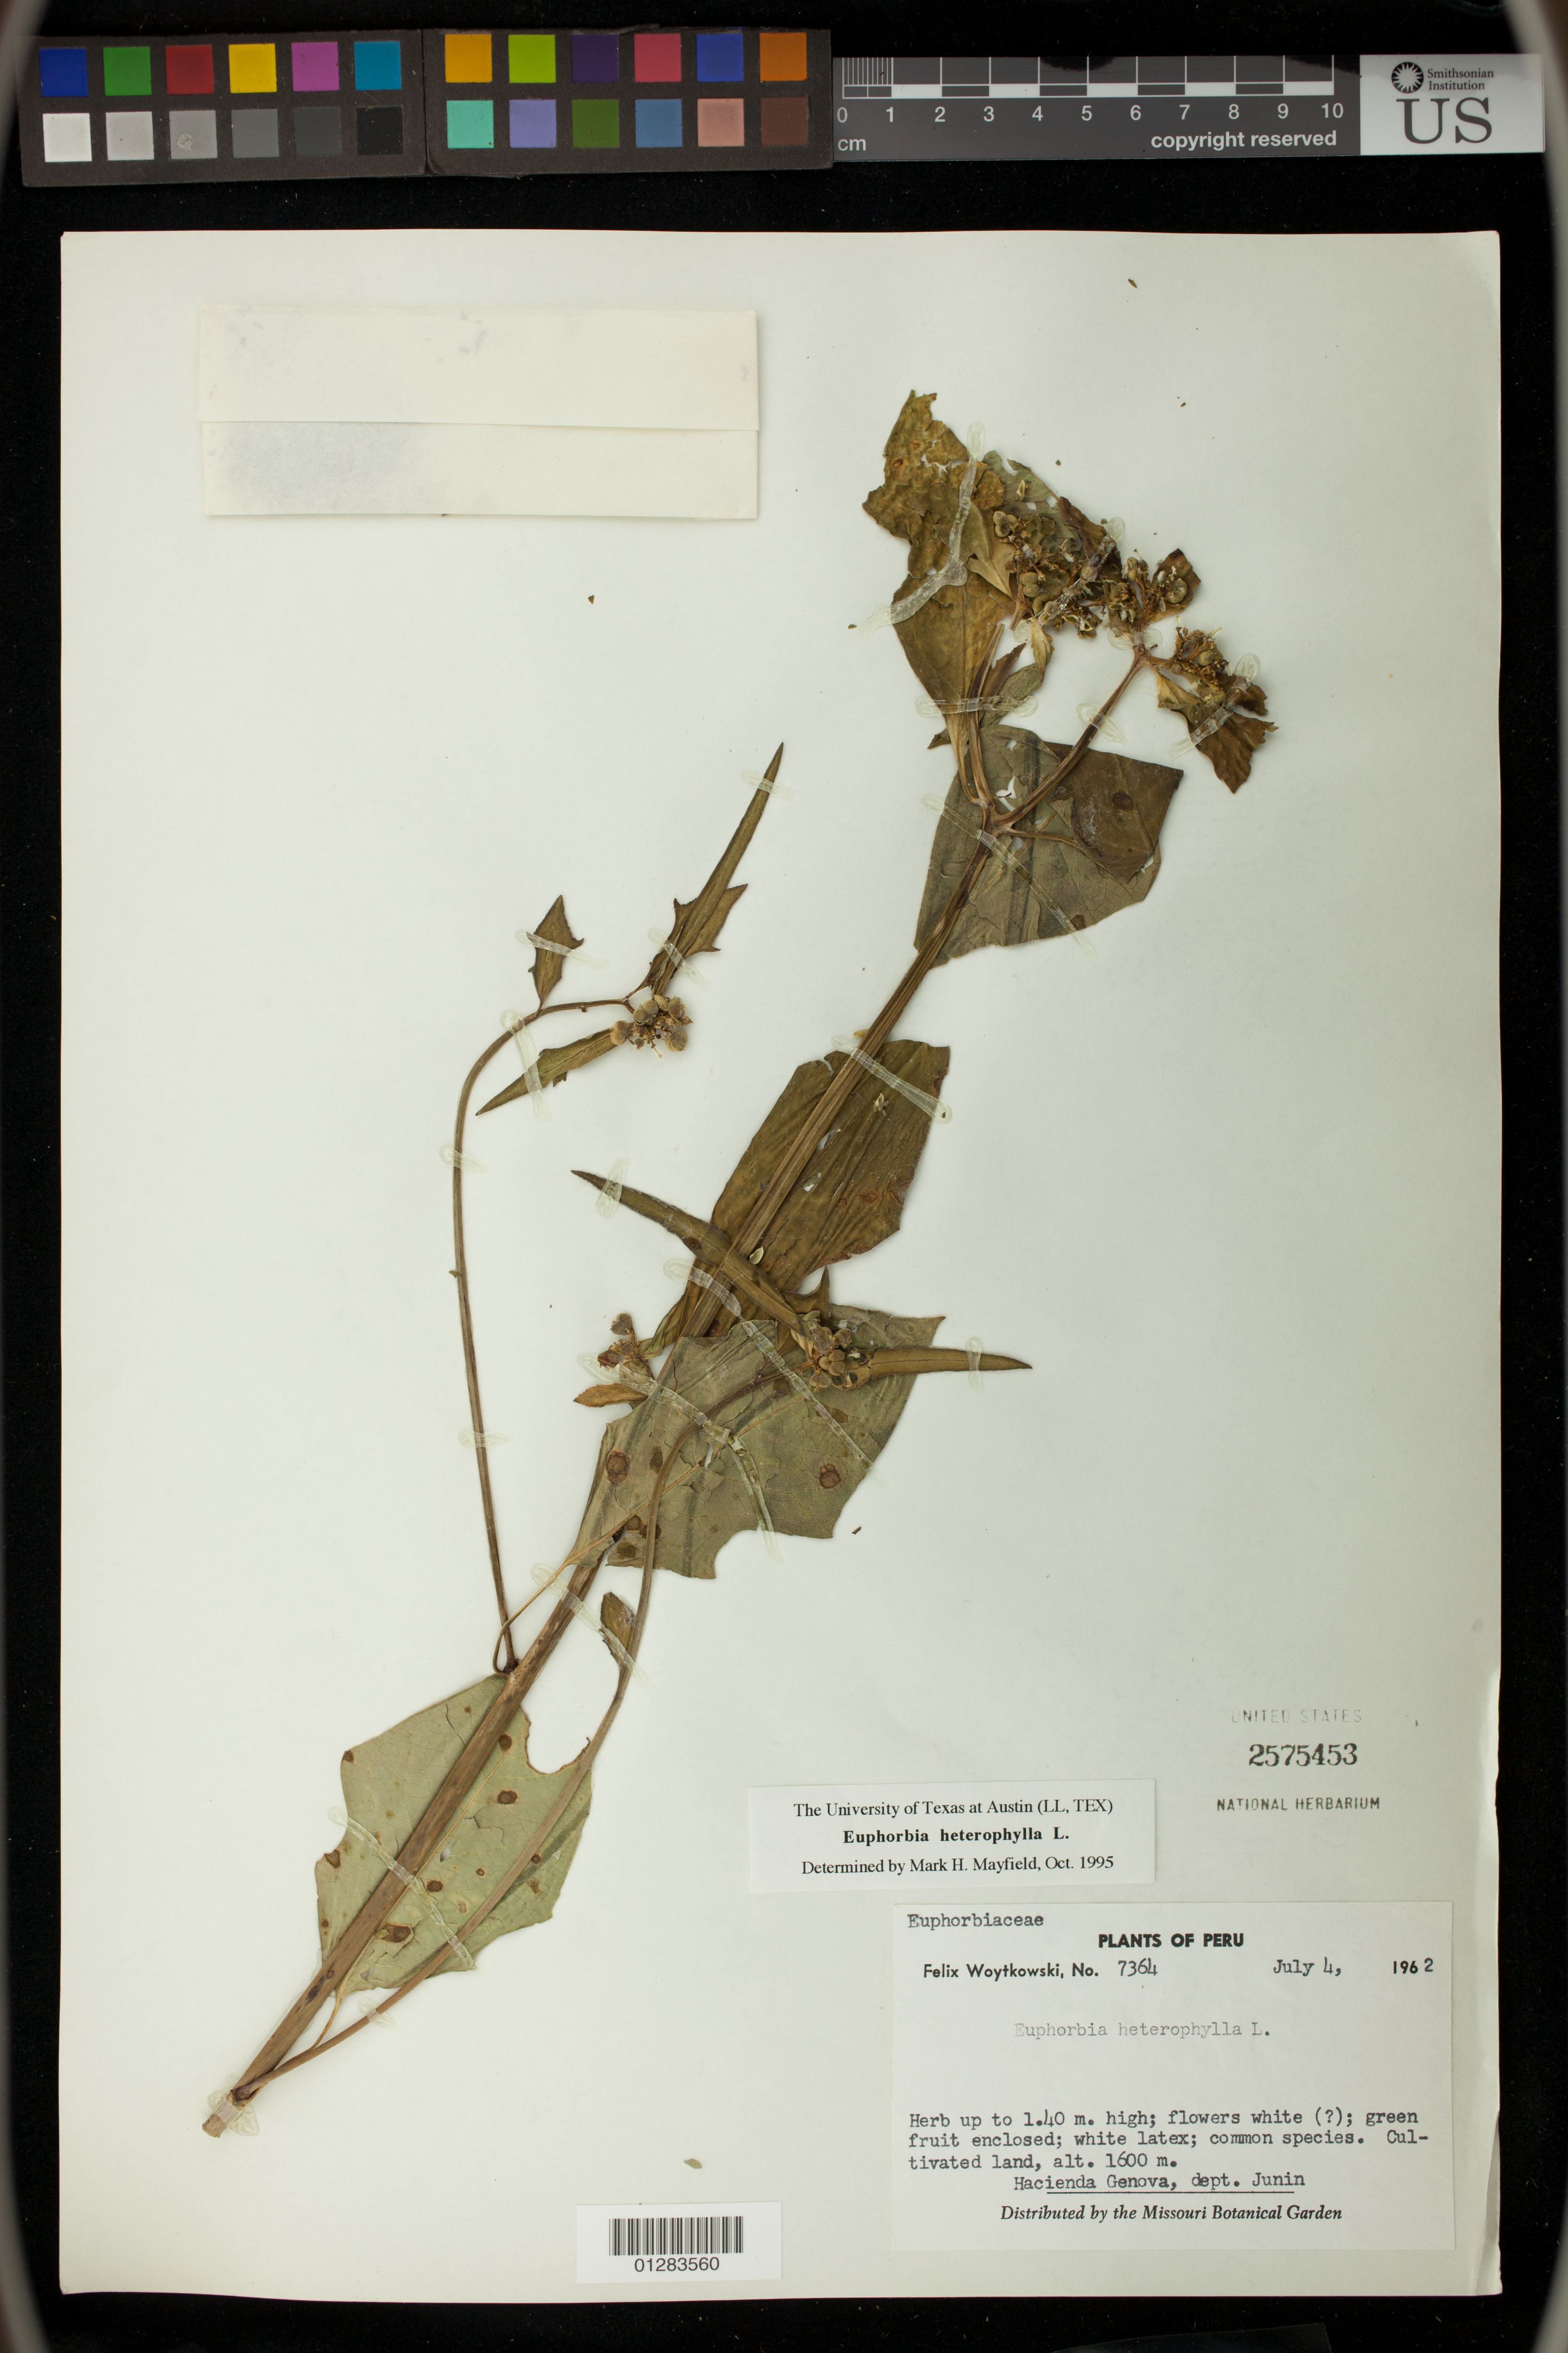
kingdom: Plantae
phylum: Tracheophyta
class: Magnoliopsida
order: Malpighiales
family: Euphorbiaceae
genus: Euphorbia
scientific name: Euphorbia heterophylla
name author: L.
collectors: F. Woytkowski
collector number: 7364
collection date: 1962-07-04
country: Peru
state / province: Junín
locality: Hacienda Genova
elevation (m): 1600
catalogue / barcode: US 2575453